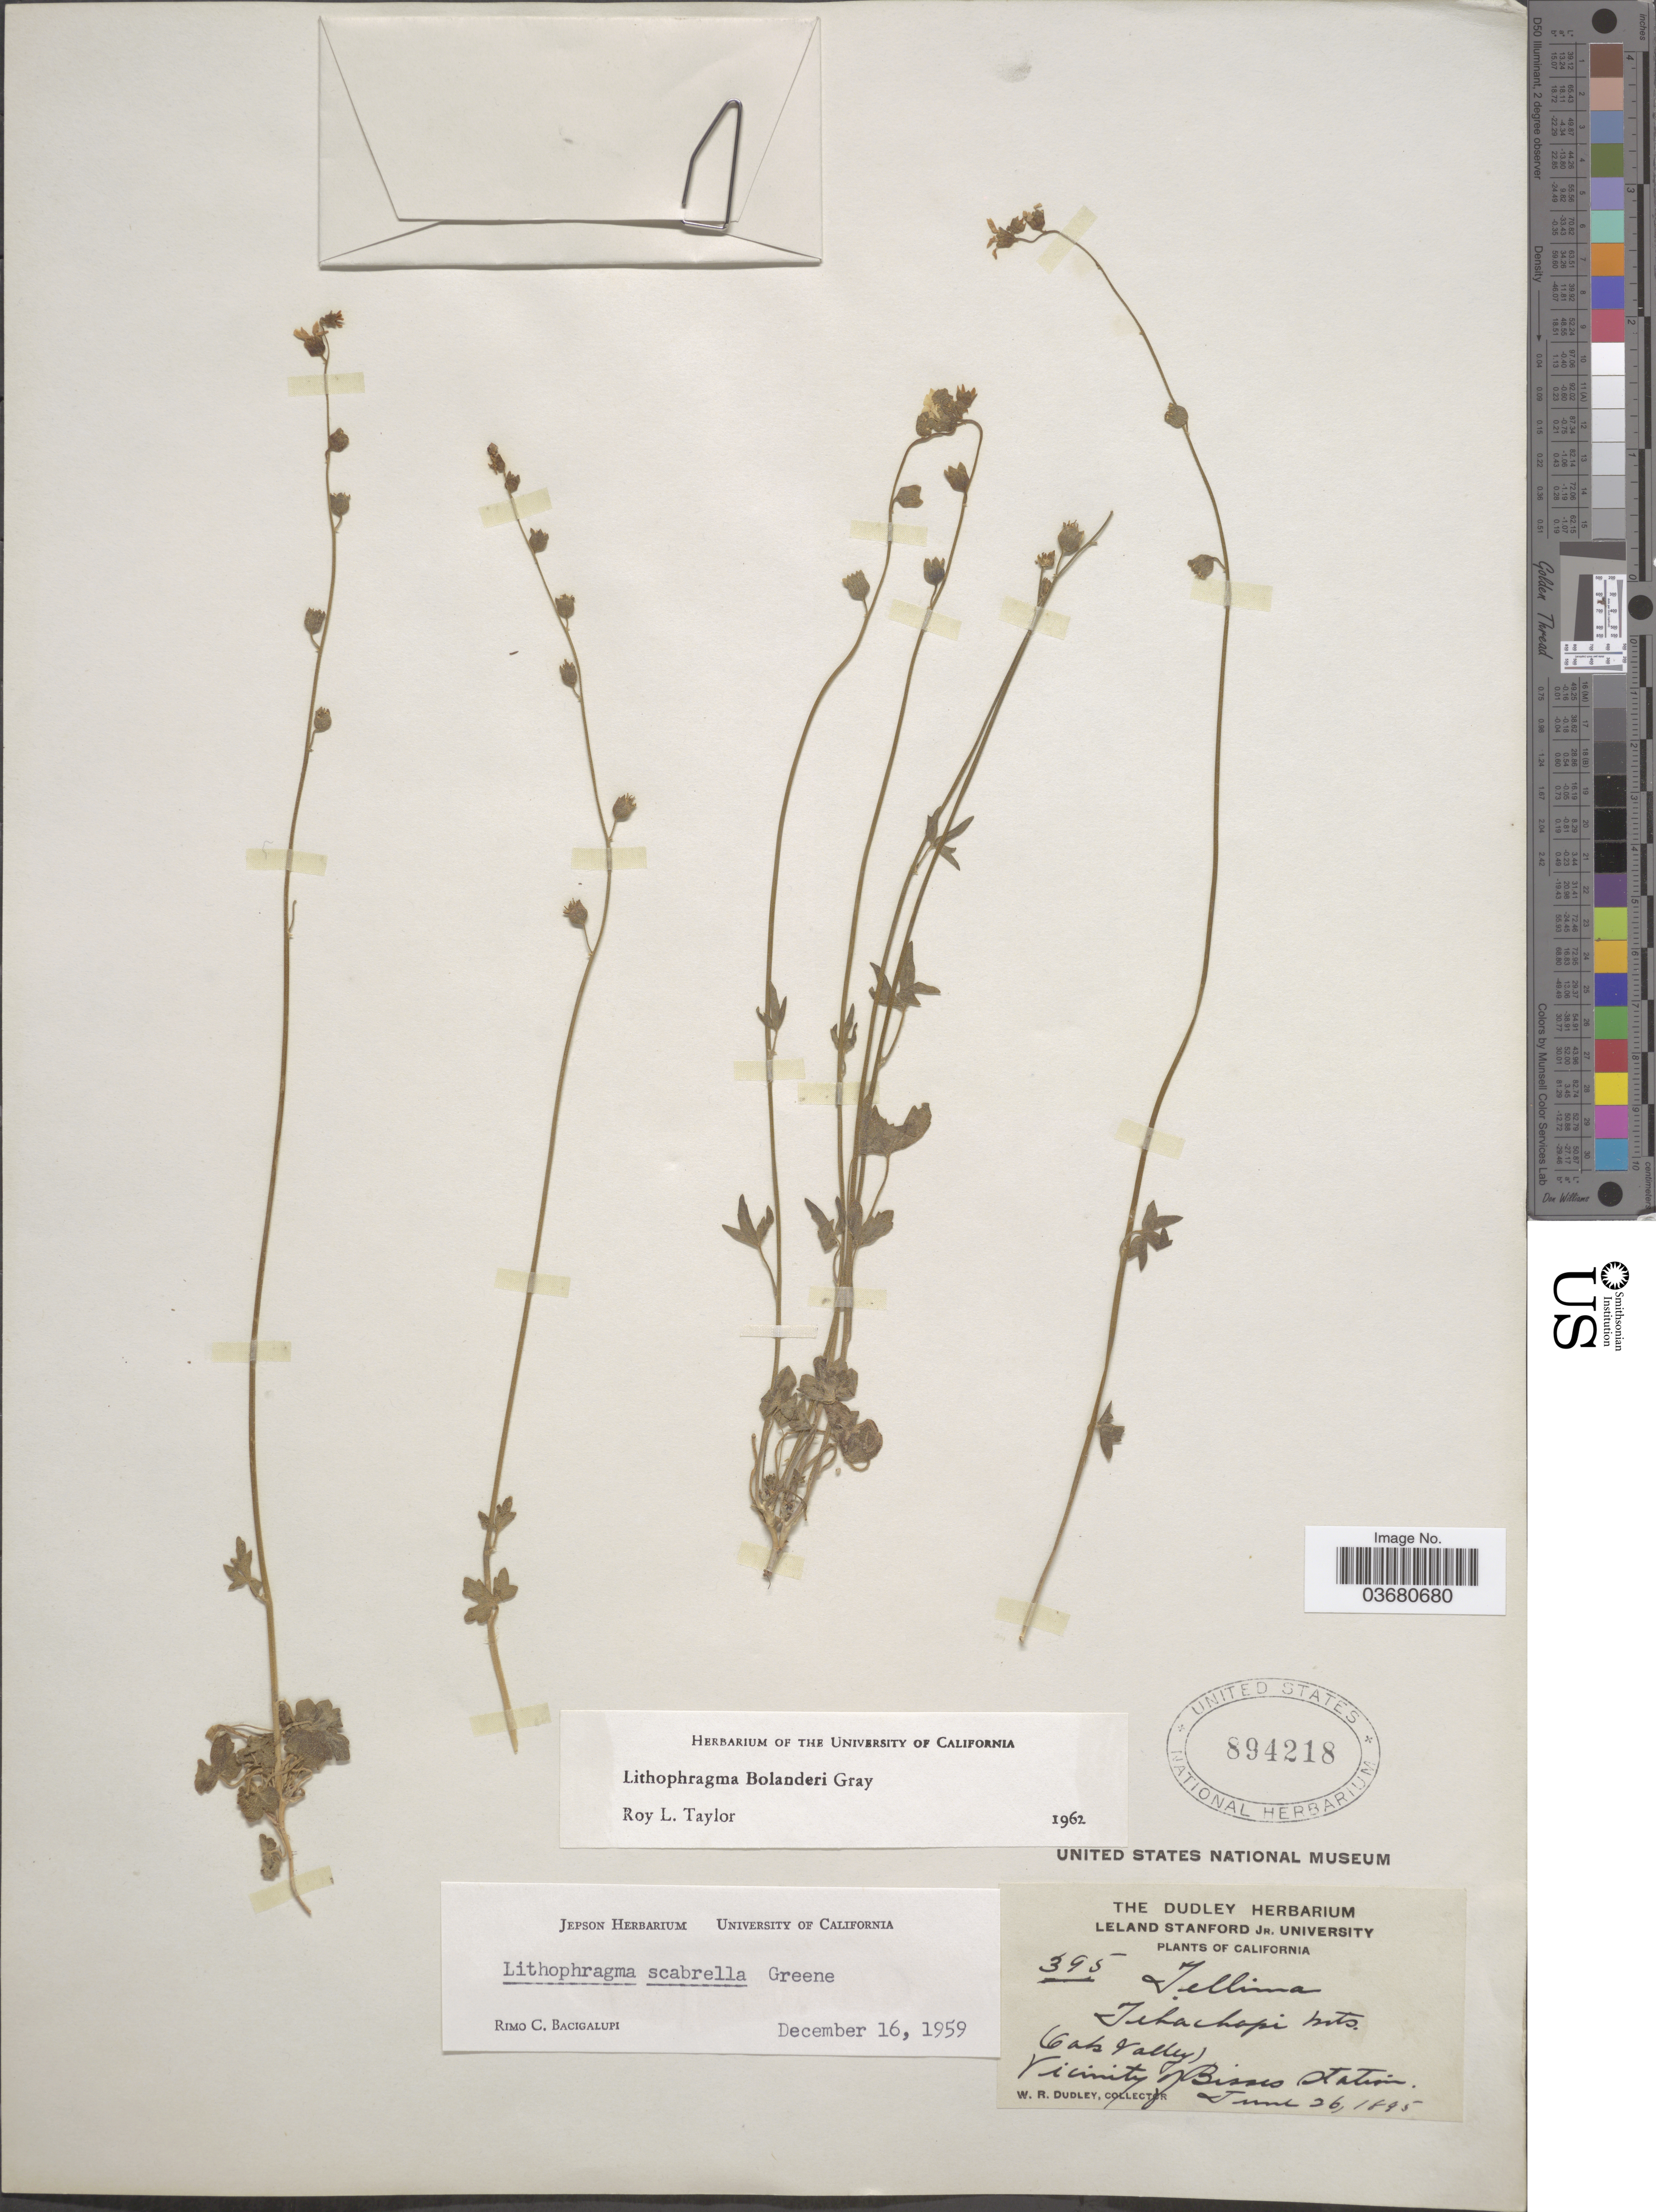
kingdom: Plantae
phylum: Tracheophyta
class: Magnoliopsida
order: Saxifragales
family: Saxifragaceae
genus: Lithophragma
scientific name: Lithophragma bolanderi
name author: A. Gray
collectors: W. Dudley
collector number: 395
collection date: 1895-06-26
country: United States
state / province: California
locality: Tehachapi Mts. (Oak Valley) Vicinity of Bisses Station.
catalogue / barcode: US 894218